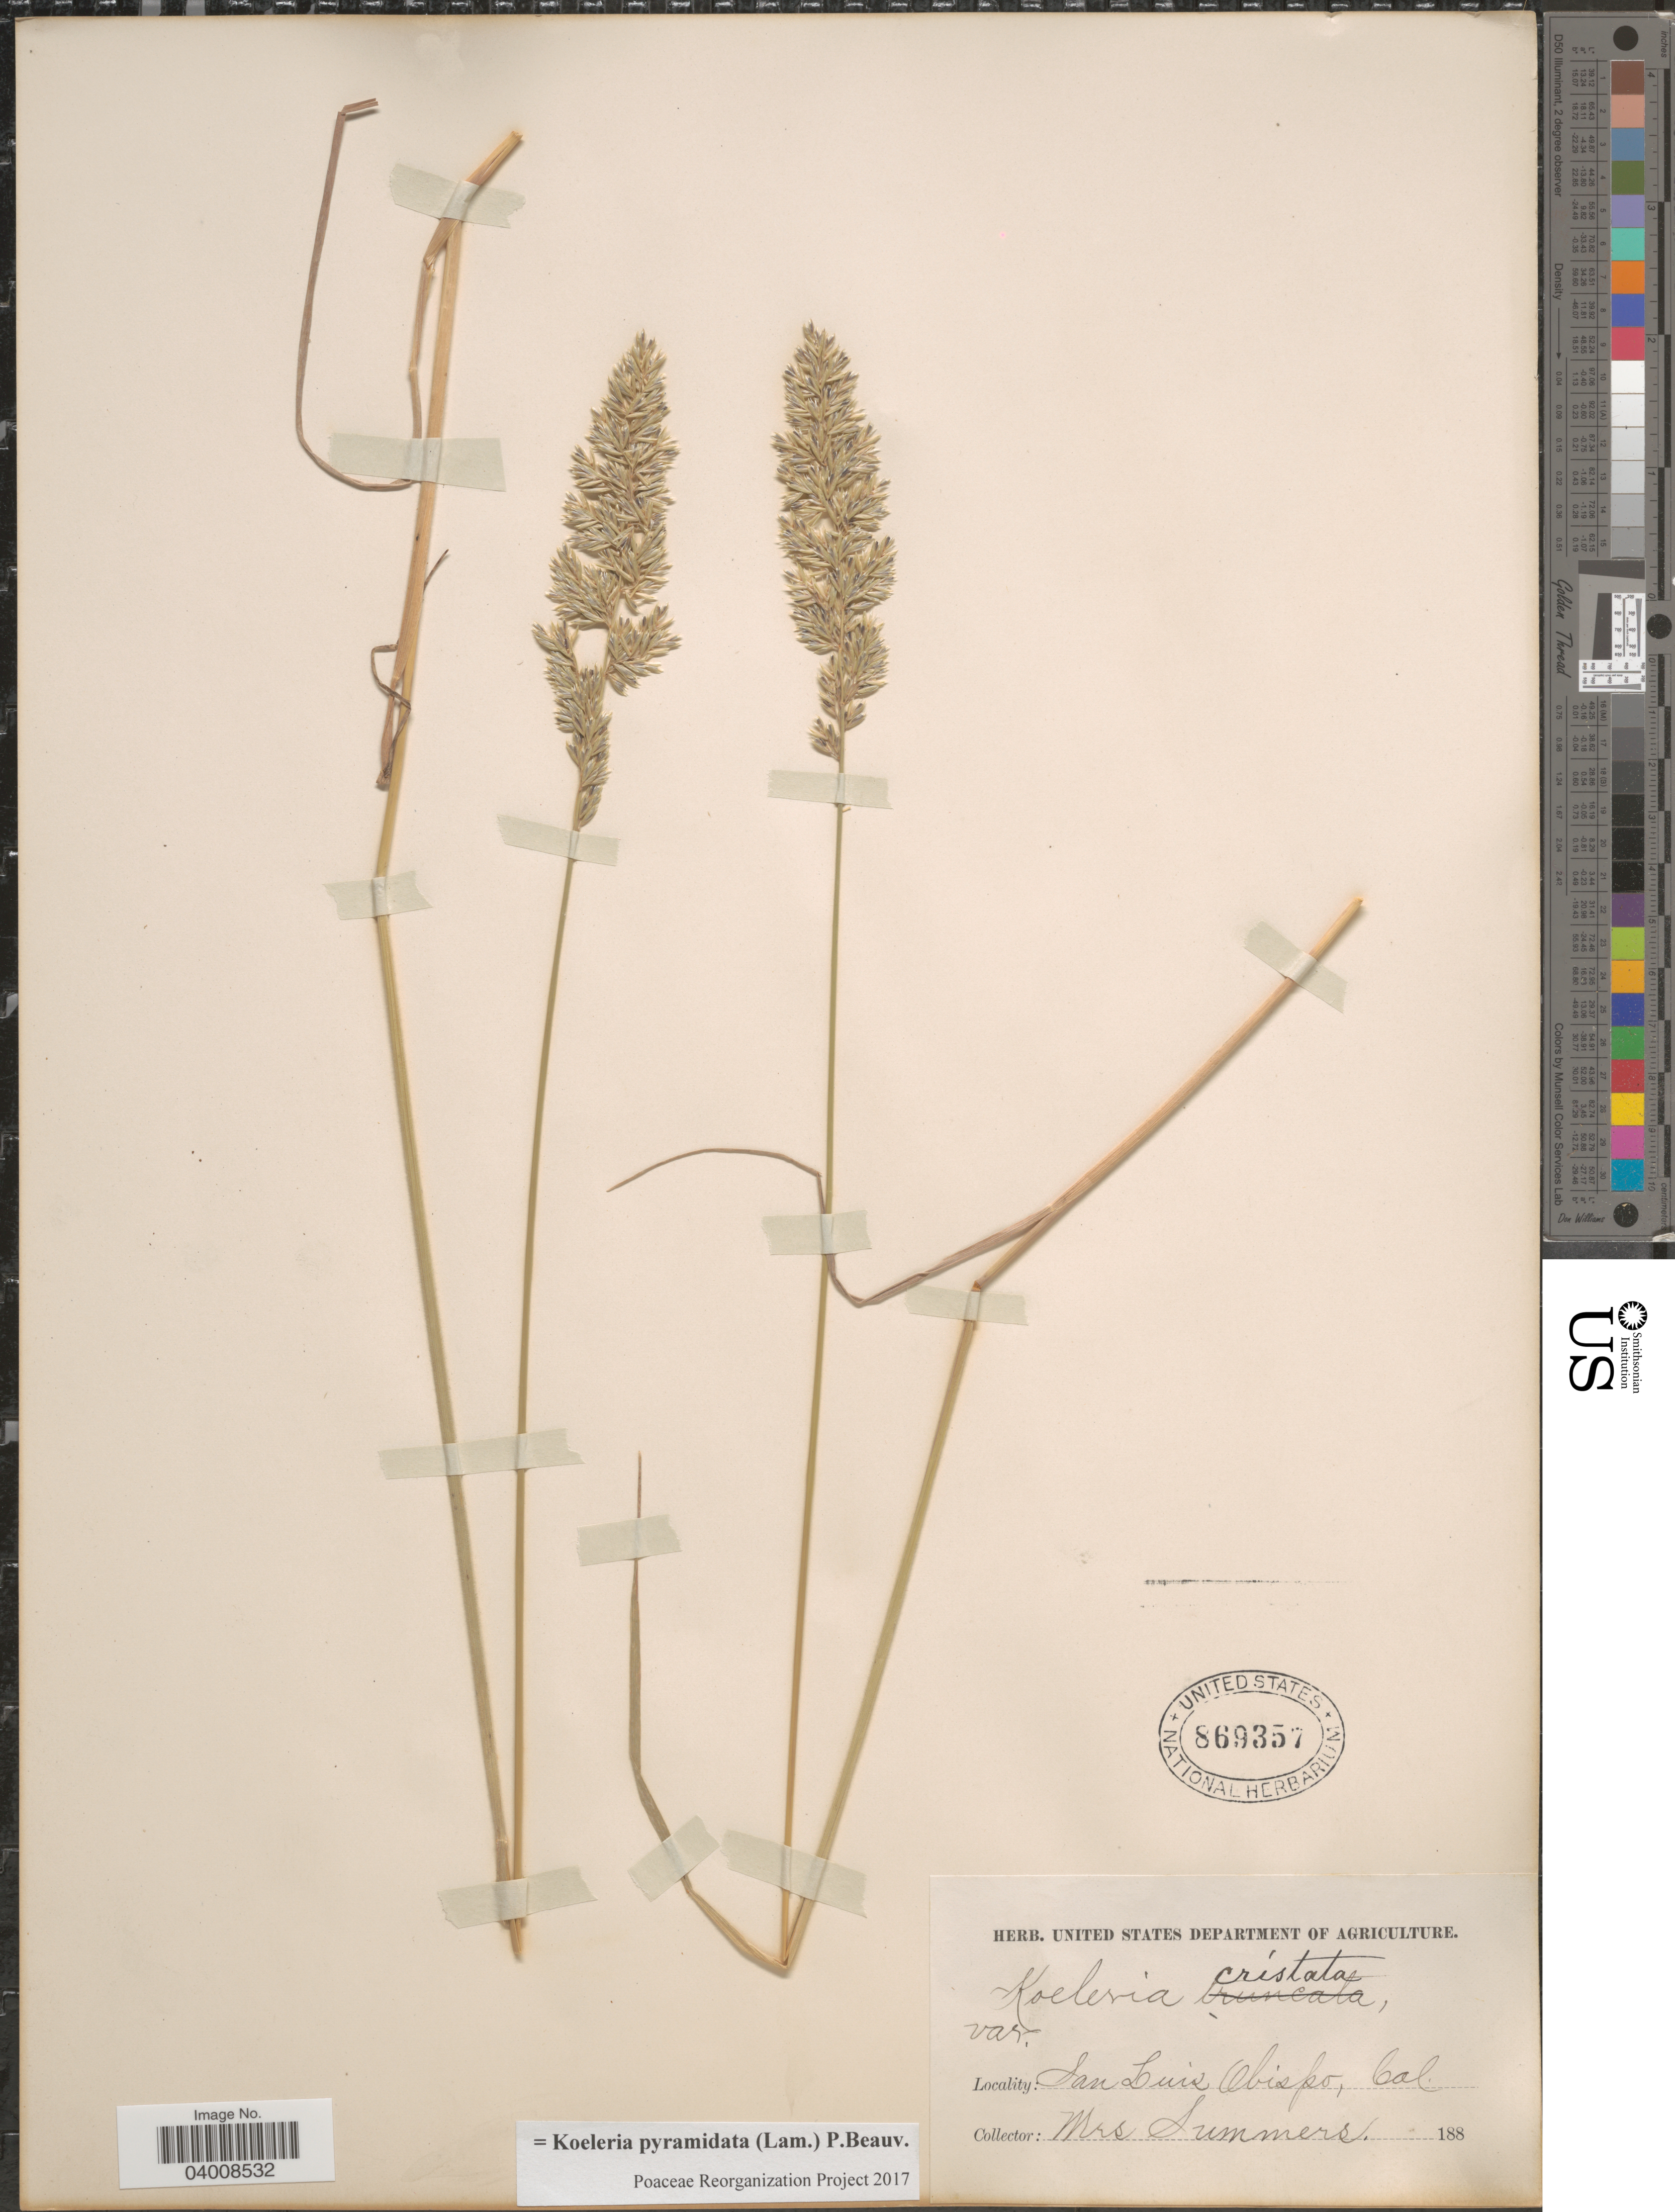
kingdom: Plantae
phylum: Tracheophyta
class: Liliopsida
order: Poales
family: Poaceae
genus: Koeleria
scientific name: Koeleria pyramidata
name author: (Lam.) P. Beauv.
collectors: Summers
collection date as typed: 188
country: United States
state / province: California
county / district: San Luis Obispo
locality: San Luis Obispo.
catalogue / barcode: US 869357